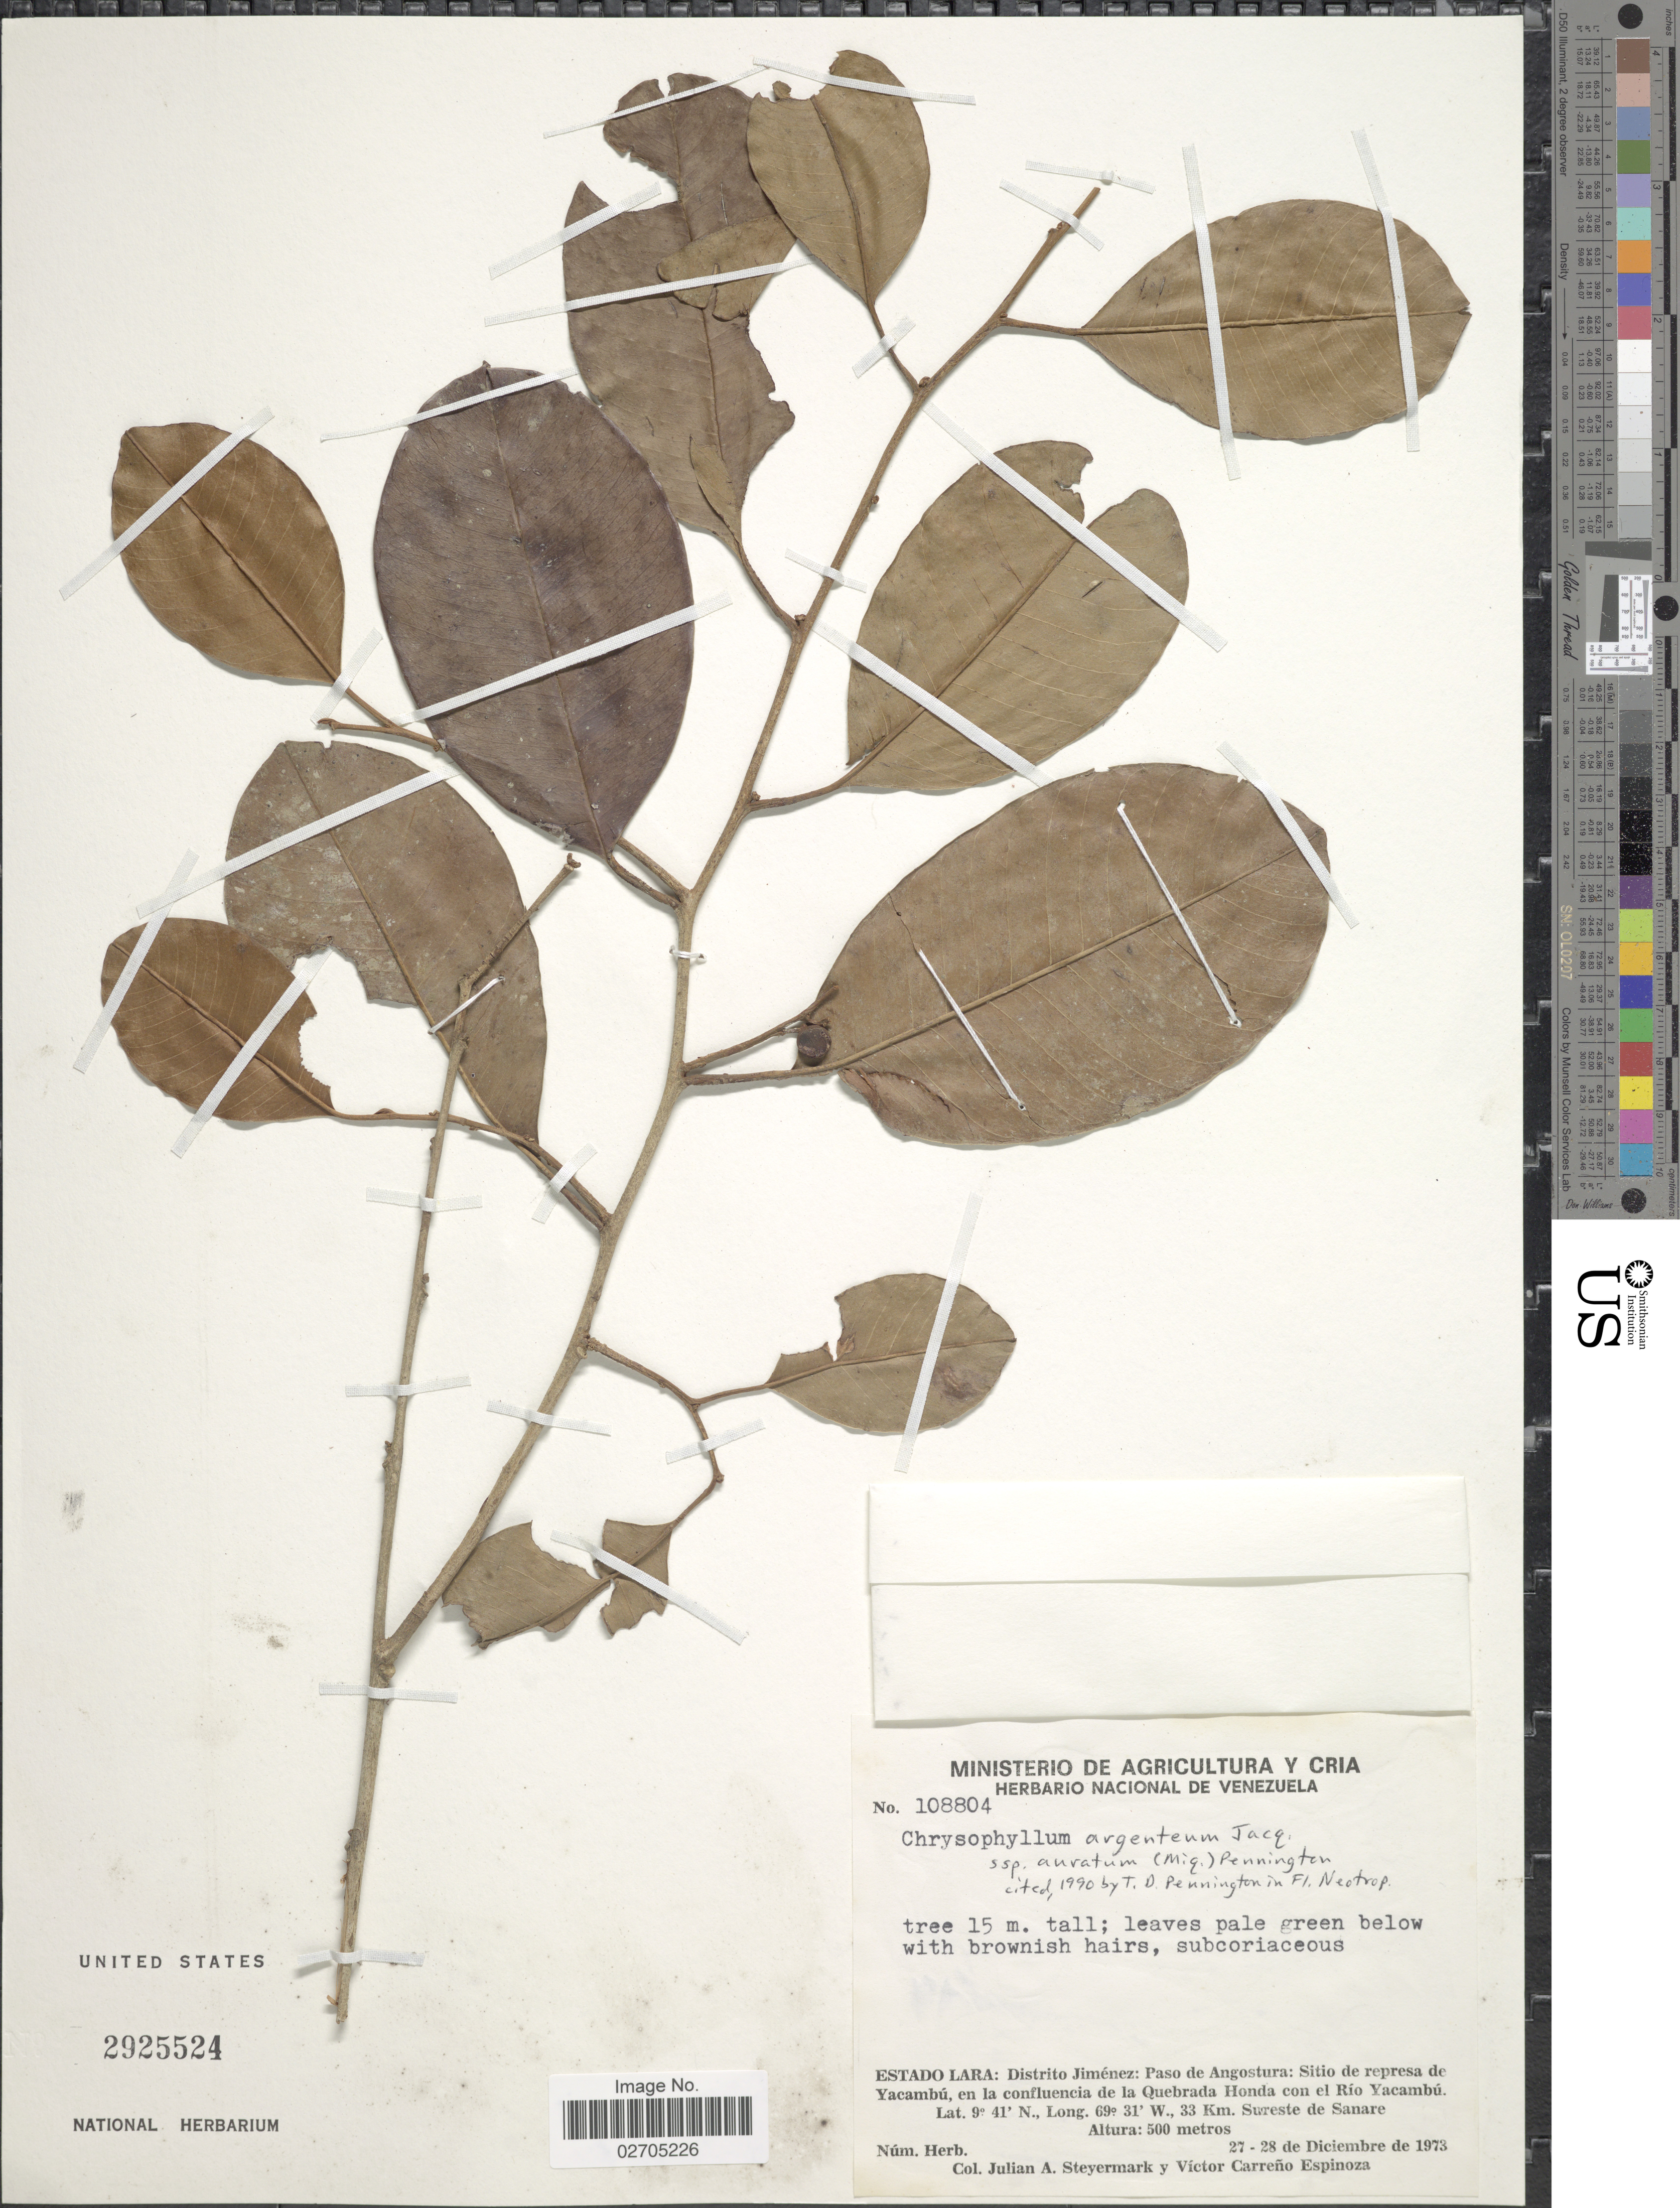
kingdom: Plantae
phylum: Tracheophyta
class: Magnoliopsida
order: Ericales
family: Sapotaceae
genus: Chrysophyllum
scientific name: Chrysophyllum argenteum subsp. auratum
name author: (Miq.) T.D. Penn.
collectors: J. Steyermark & V. Carreño E.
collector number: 108804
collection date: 1973-12-27/1973-12-28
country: Venezuela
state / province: Lara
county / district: Jiménez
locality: Distrito Jimenez: Paso de Angostura: Sitio de represa de Yacambu, en la confluencia de la Quebrada Honda con el Rio Yacambu, 33 Km. Sureste de Sanare.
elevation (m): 500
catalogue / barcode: US 2925524